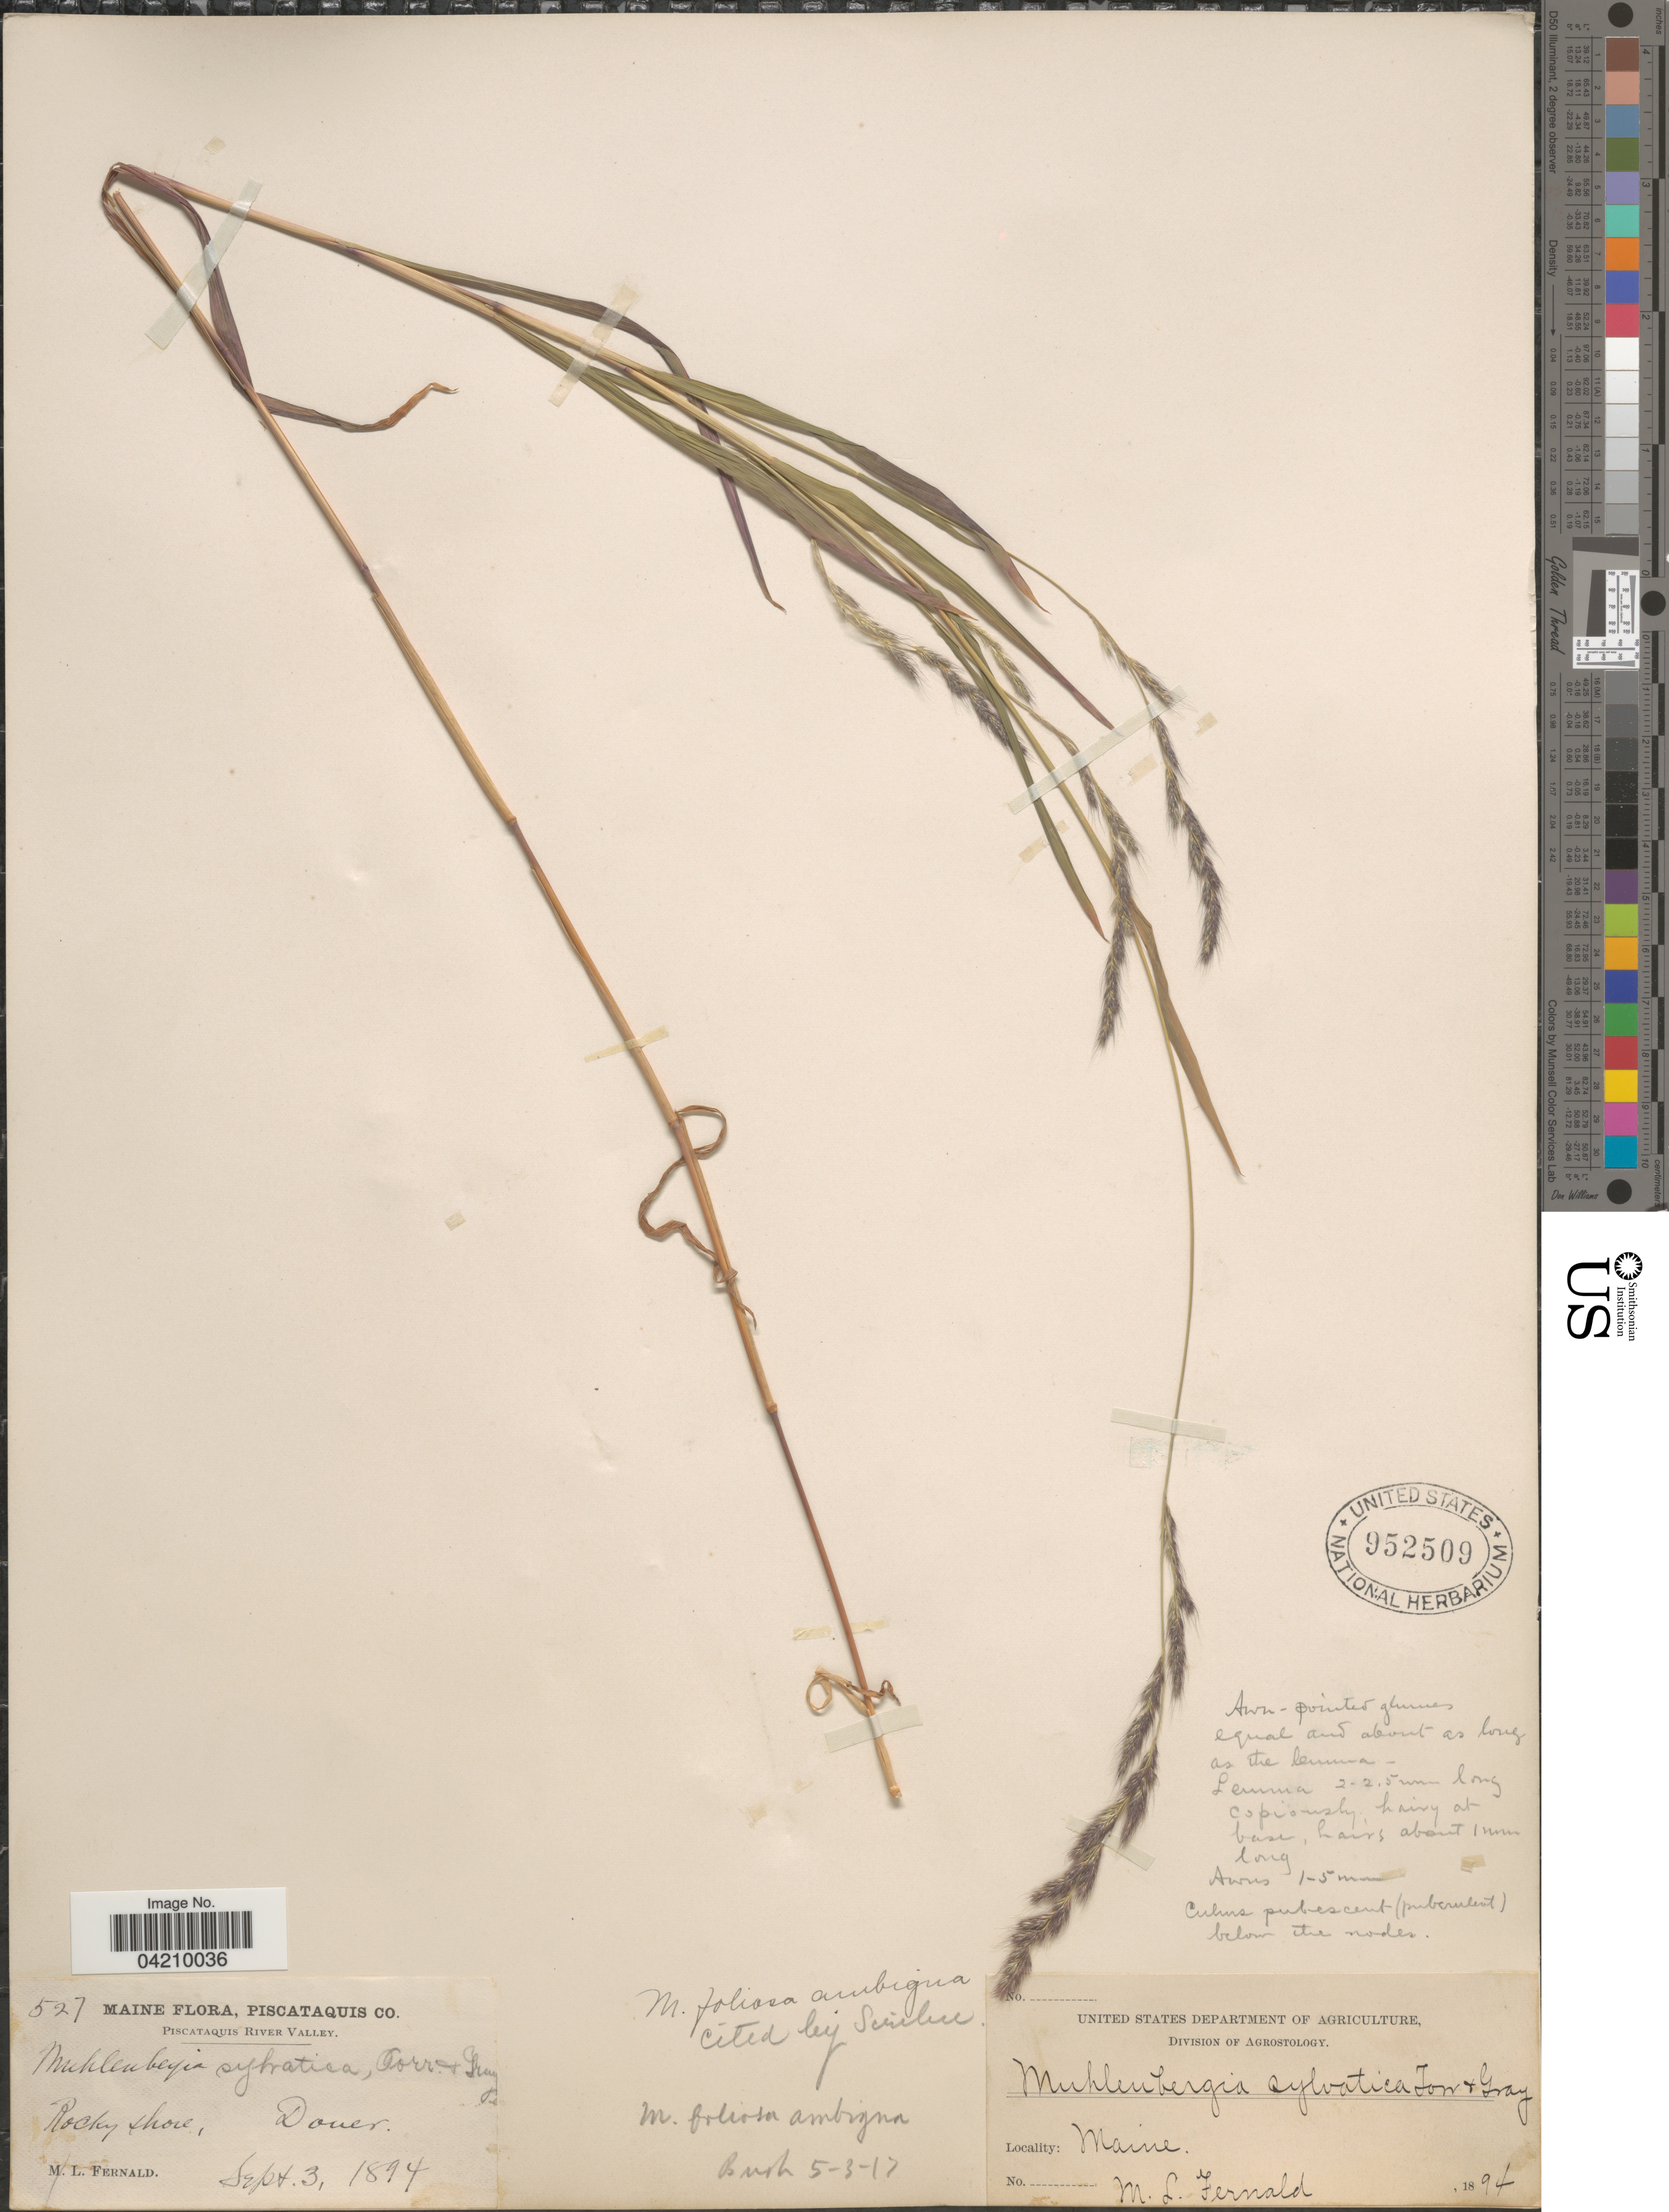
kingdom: Plantae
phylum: Tracheophyta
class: Liliopsida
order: Poales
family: Poaceae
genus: Muhlenbergia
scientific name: Muhlenbergia mexicana var. filiformis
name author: (Torr.) Scribn.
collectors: M. L. Fernald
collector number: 527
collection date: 1894-09-03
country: United States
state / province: Maine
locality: Piscataquis Co. Piscataquis River Valley. Dover.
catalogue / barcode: US 952509